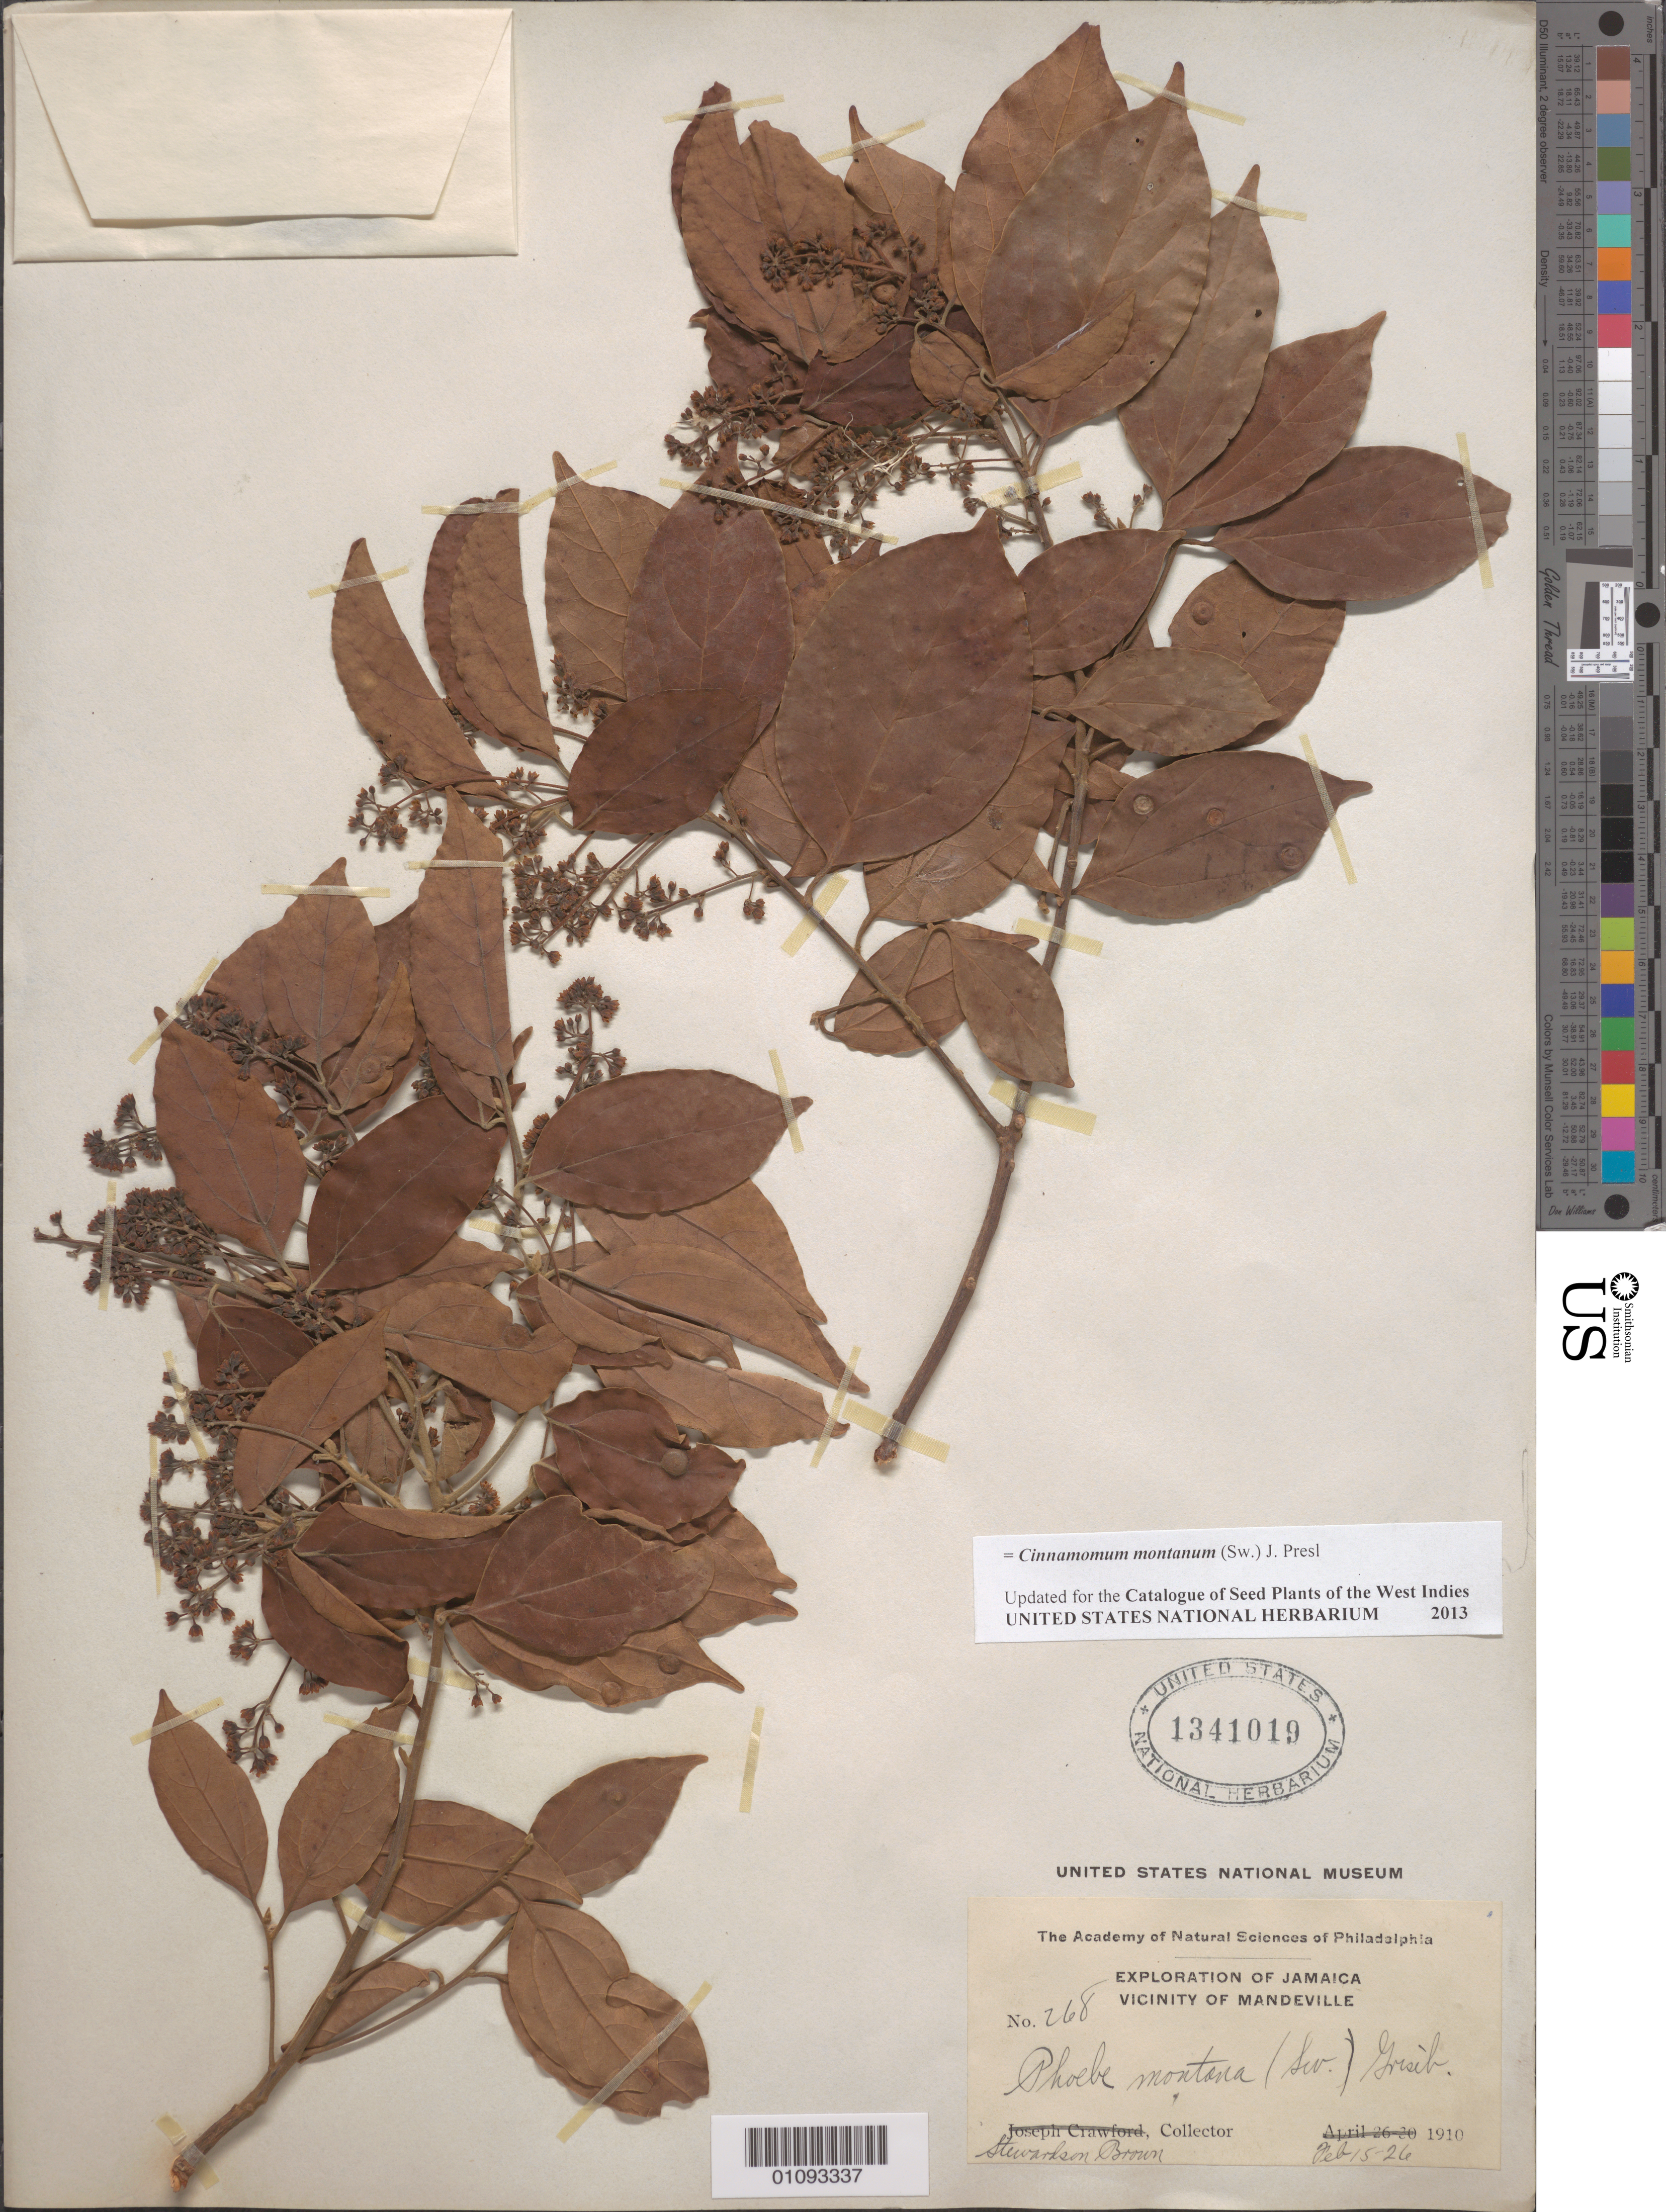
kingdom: Plantae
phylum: Tracheophyta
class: Magnoliopsida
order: Laurales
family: Lauraceae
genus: Cinnamomum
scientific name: Cinnamomum montanum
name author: (Sw.) J. Presl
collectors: S. Brown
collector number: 268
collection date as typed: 15 Feb 1910 to 26 Feb 1910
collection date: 1910-02-15/1910-02-26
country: Jamaica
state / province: Manchester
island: Jamaica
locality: Mandeville.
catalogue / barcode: US 1341019